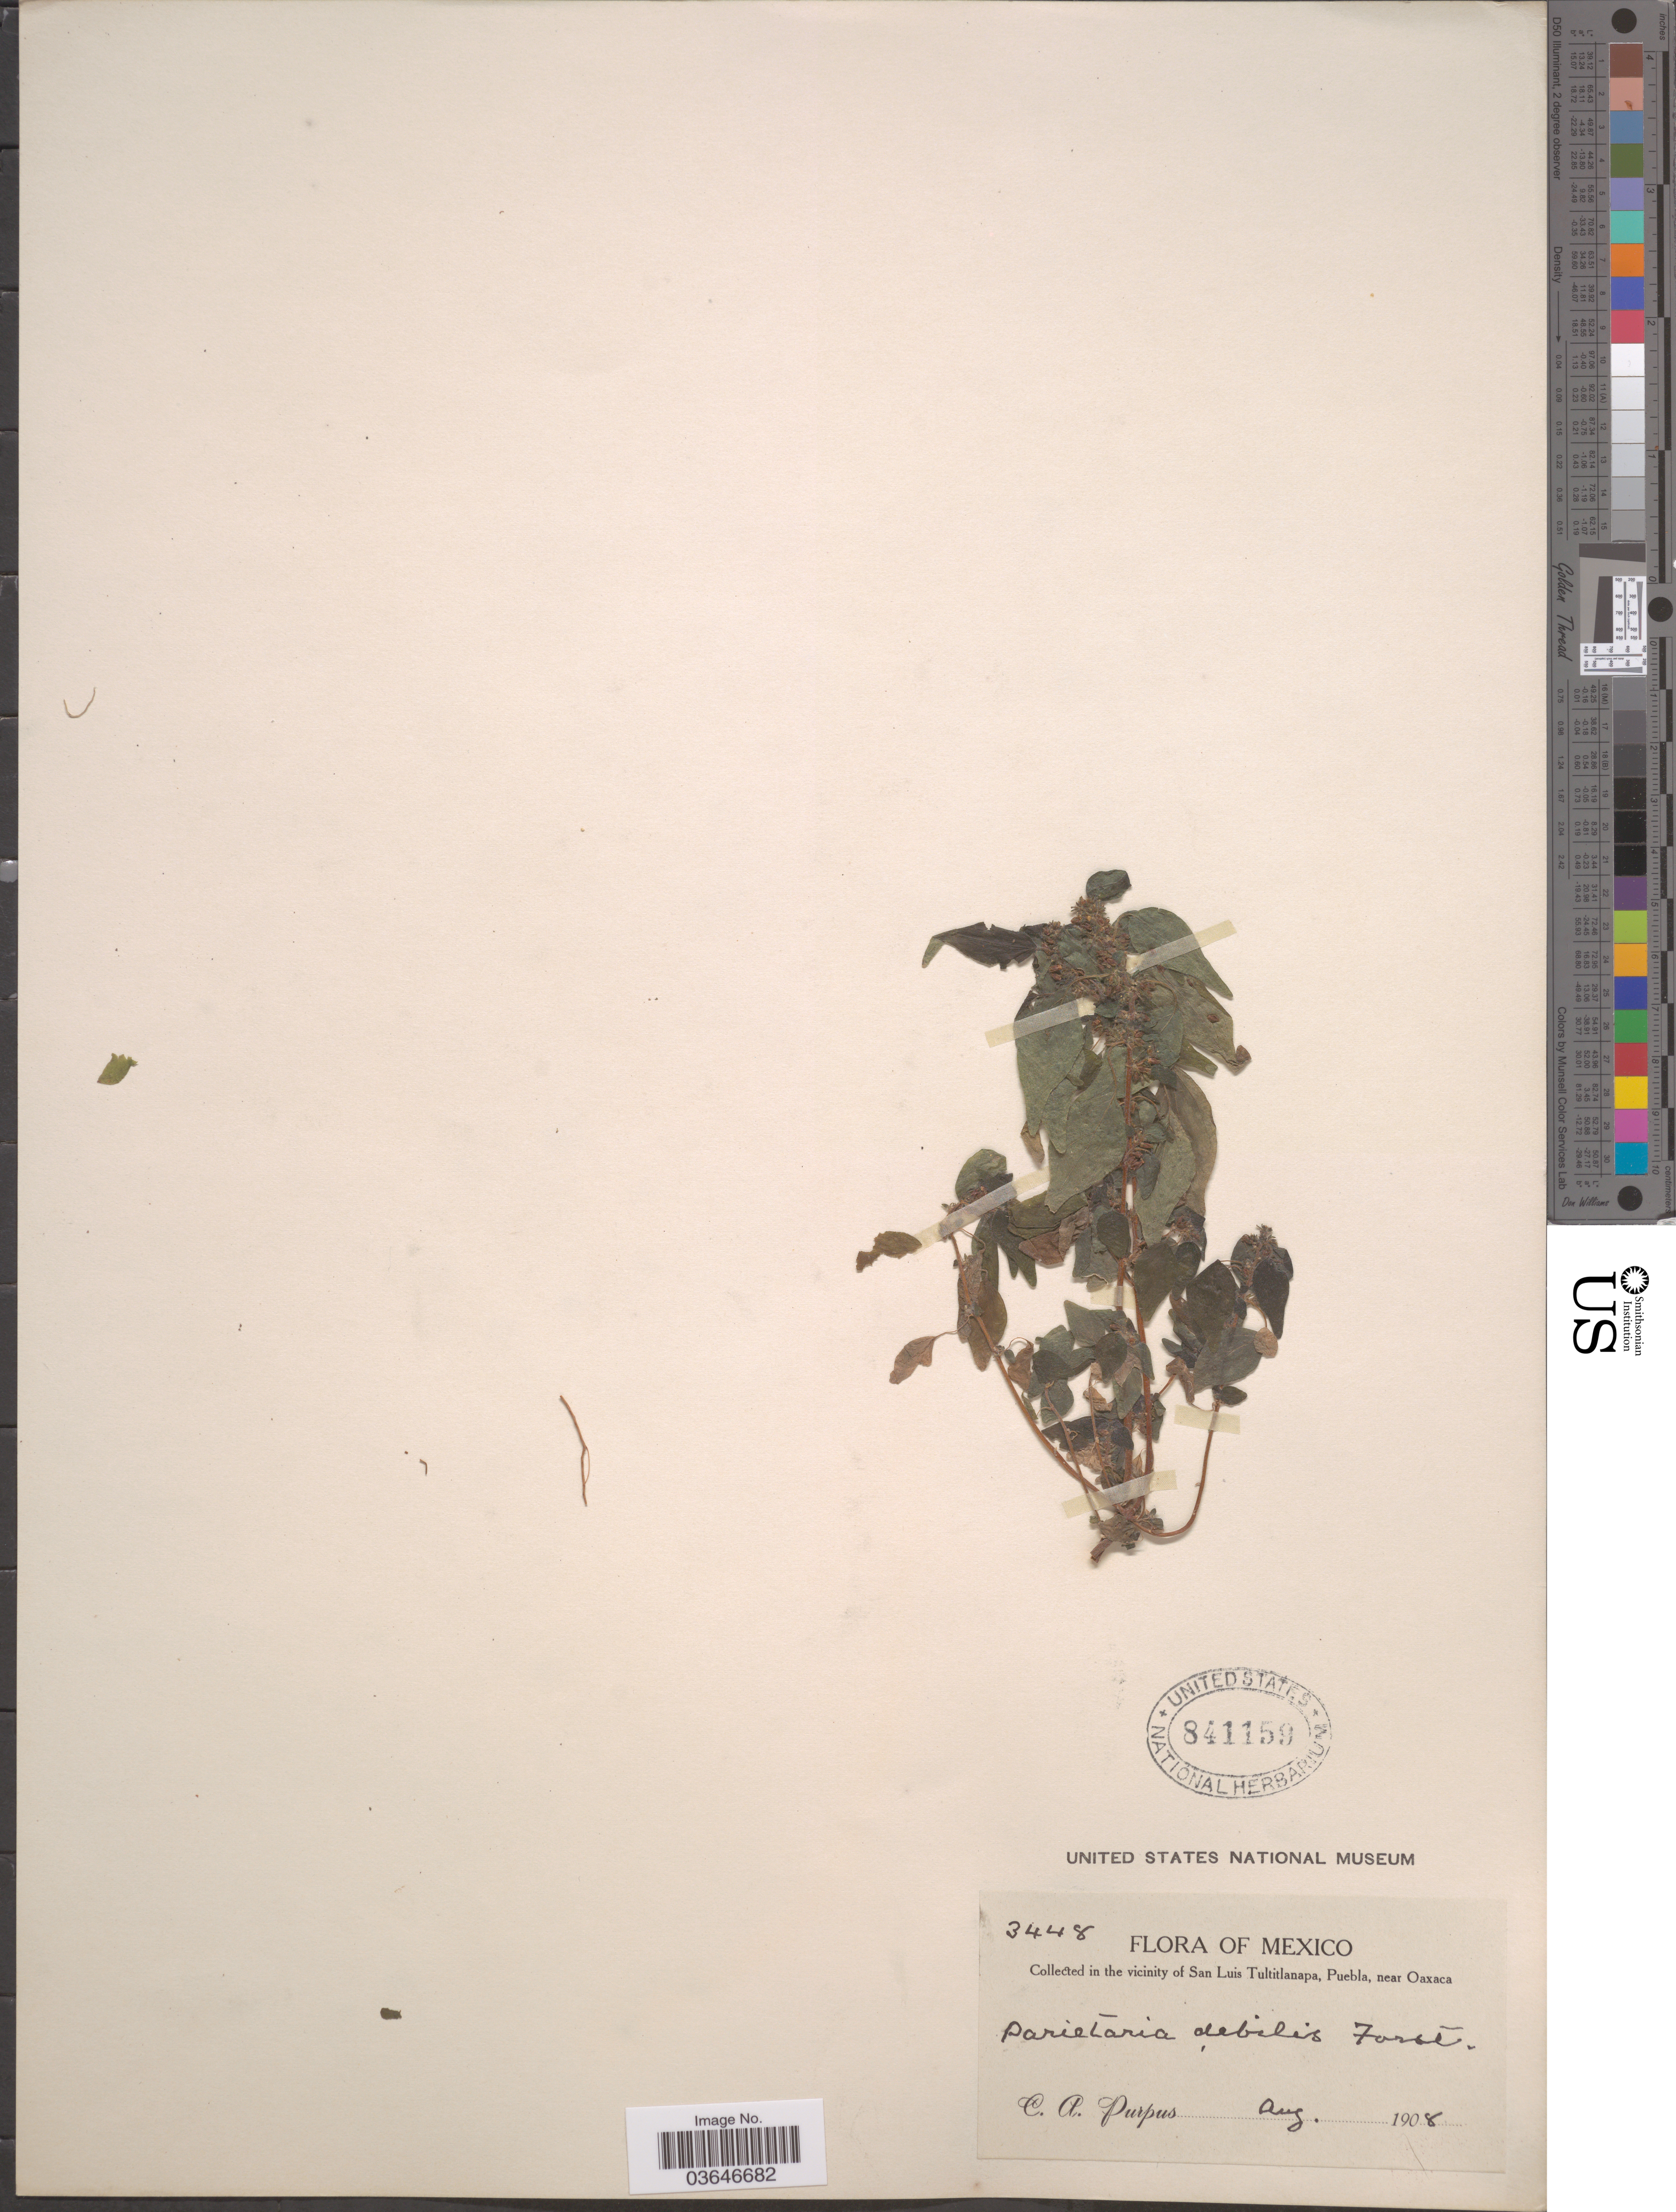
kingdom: Plantae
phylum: Tracheophyta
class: Magnoliopsida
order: Rosales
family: Urticaceae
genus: Parietaria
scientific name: Parietaria debilis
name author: G. Forst.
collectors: C. A. Purpus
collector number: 3448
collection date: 1908-08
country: Mexico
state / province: Puebla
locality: In the vicinity of San Luis Tultitlanapa, near Oaxaca.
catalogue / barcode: US 841159